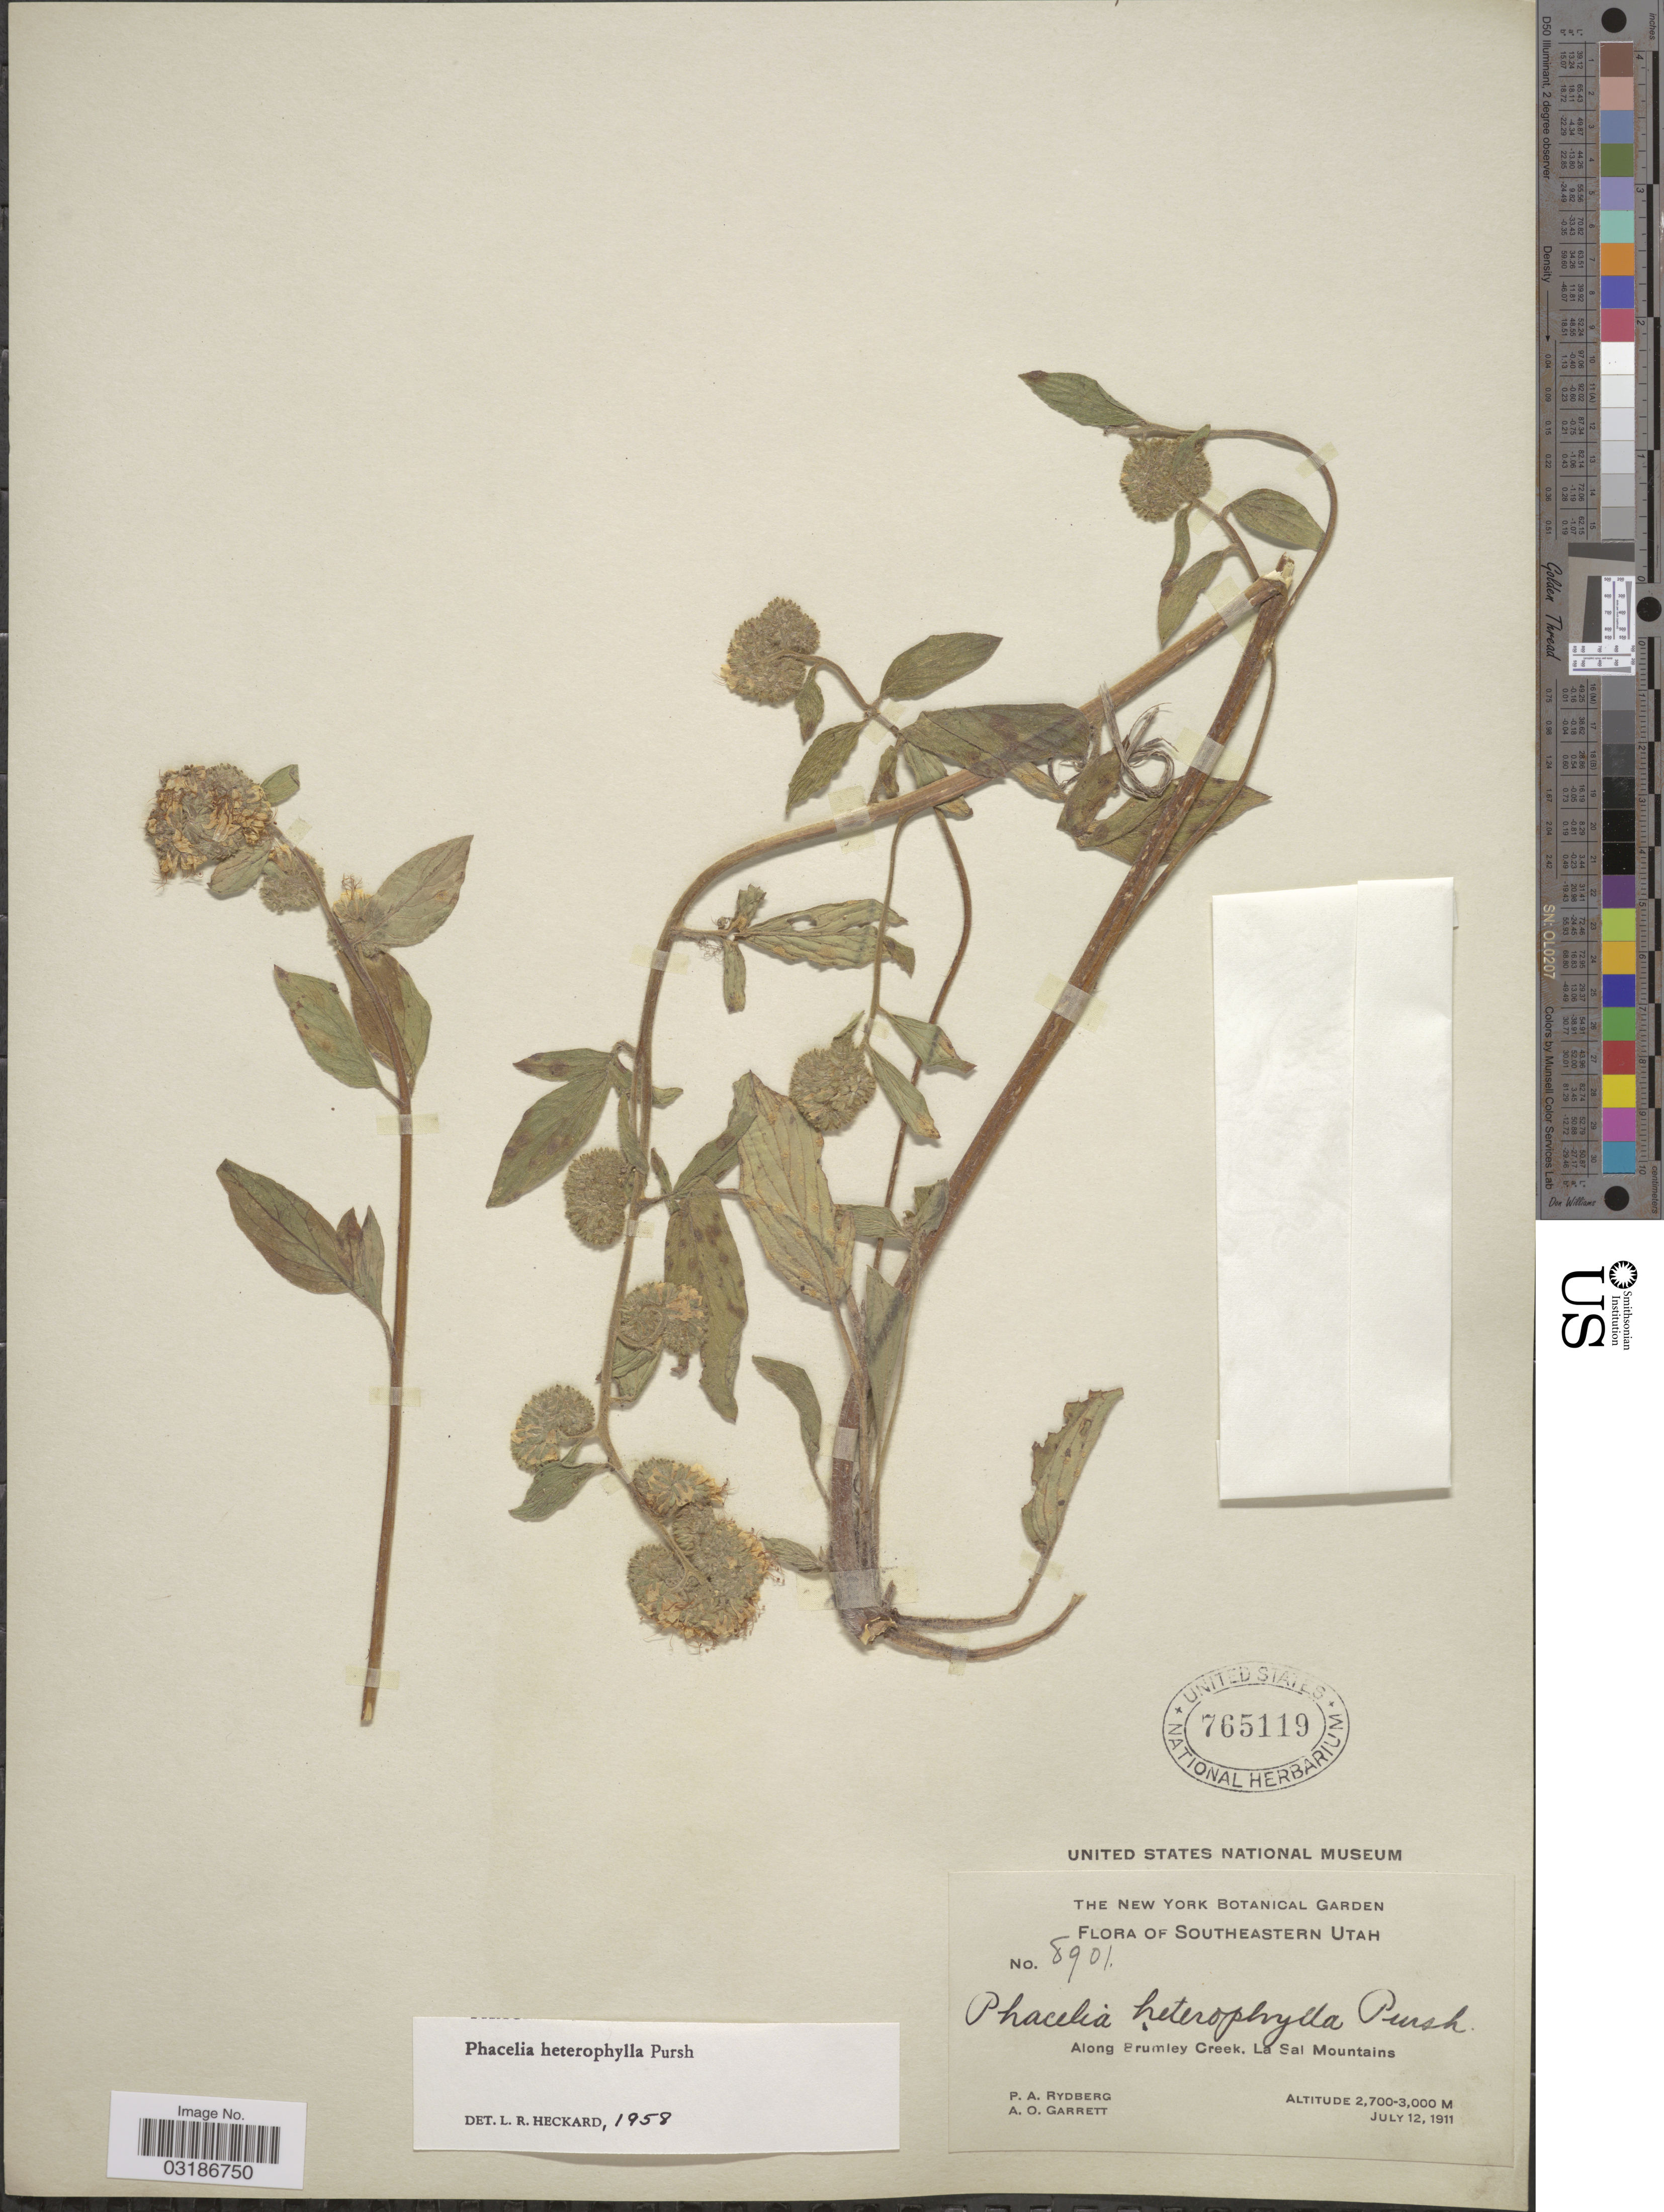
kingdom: Plantae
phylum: Tracheophyta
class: Magnoliopsida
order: Boraginales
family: Hydrophyllaceae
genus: Phacelia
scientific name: Phacelia heterophylla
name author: Pursh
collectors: P. A. Rydberg & A. O. Garrett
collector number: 8901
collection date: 1911-07-12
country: United States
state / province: Utah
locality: Southeastern Utah. Along Brumley Creek, La Sal Mountains.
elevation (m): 2700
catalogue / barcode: US 765119